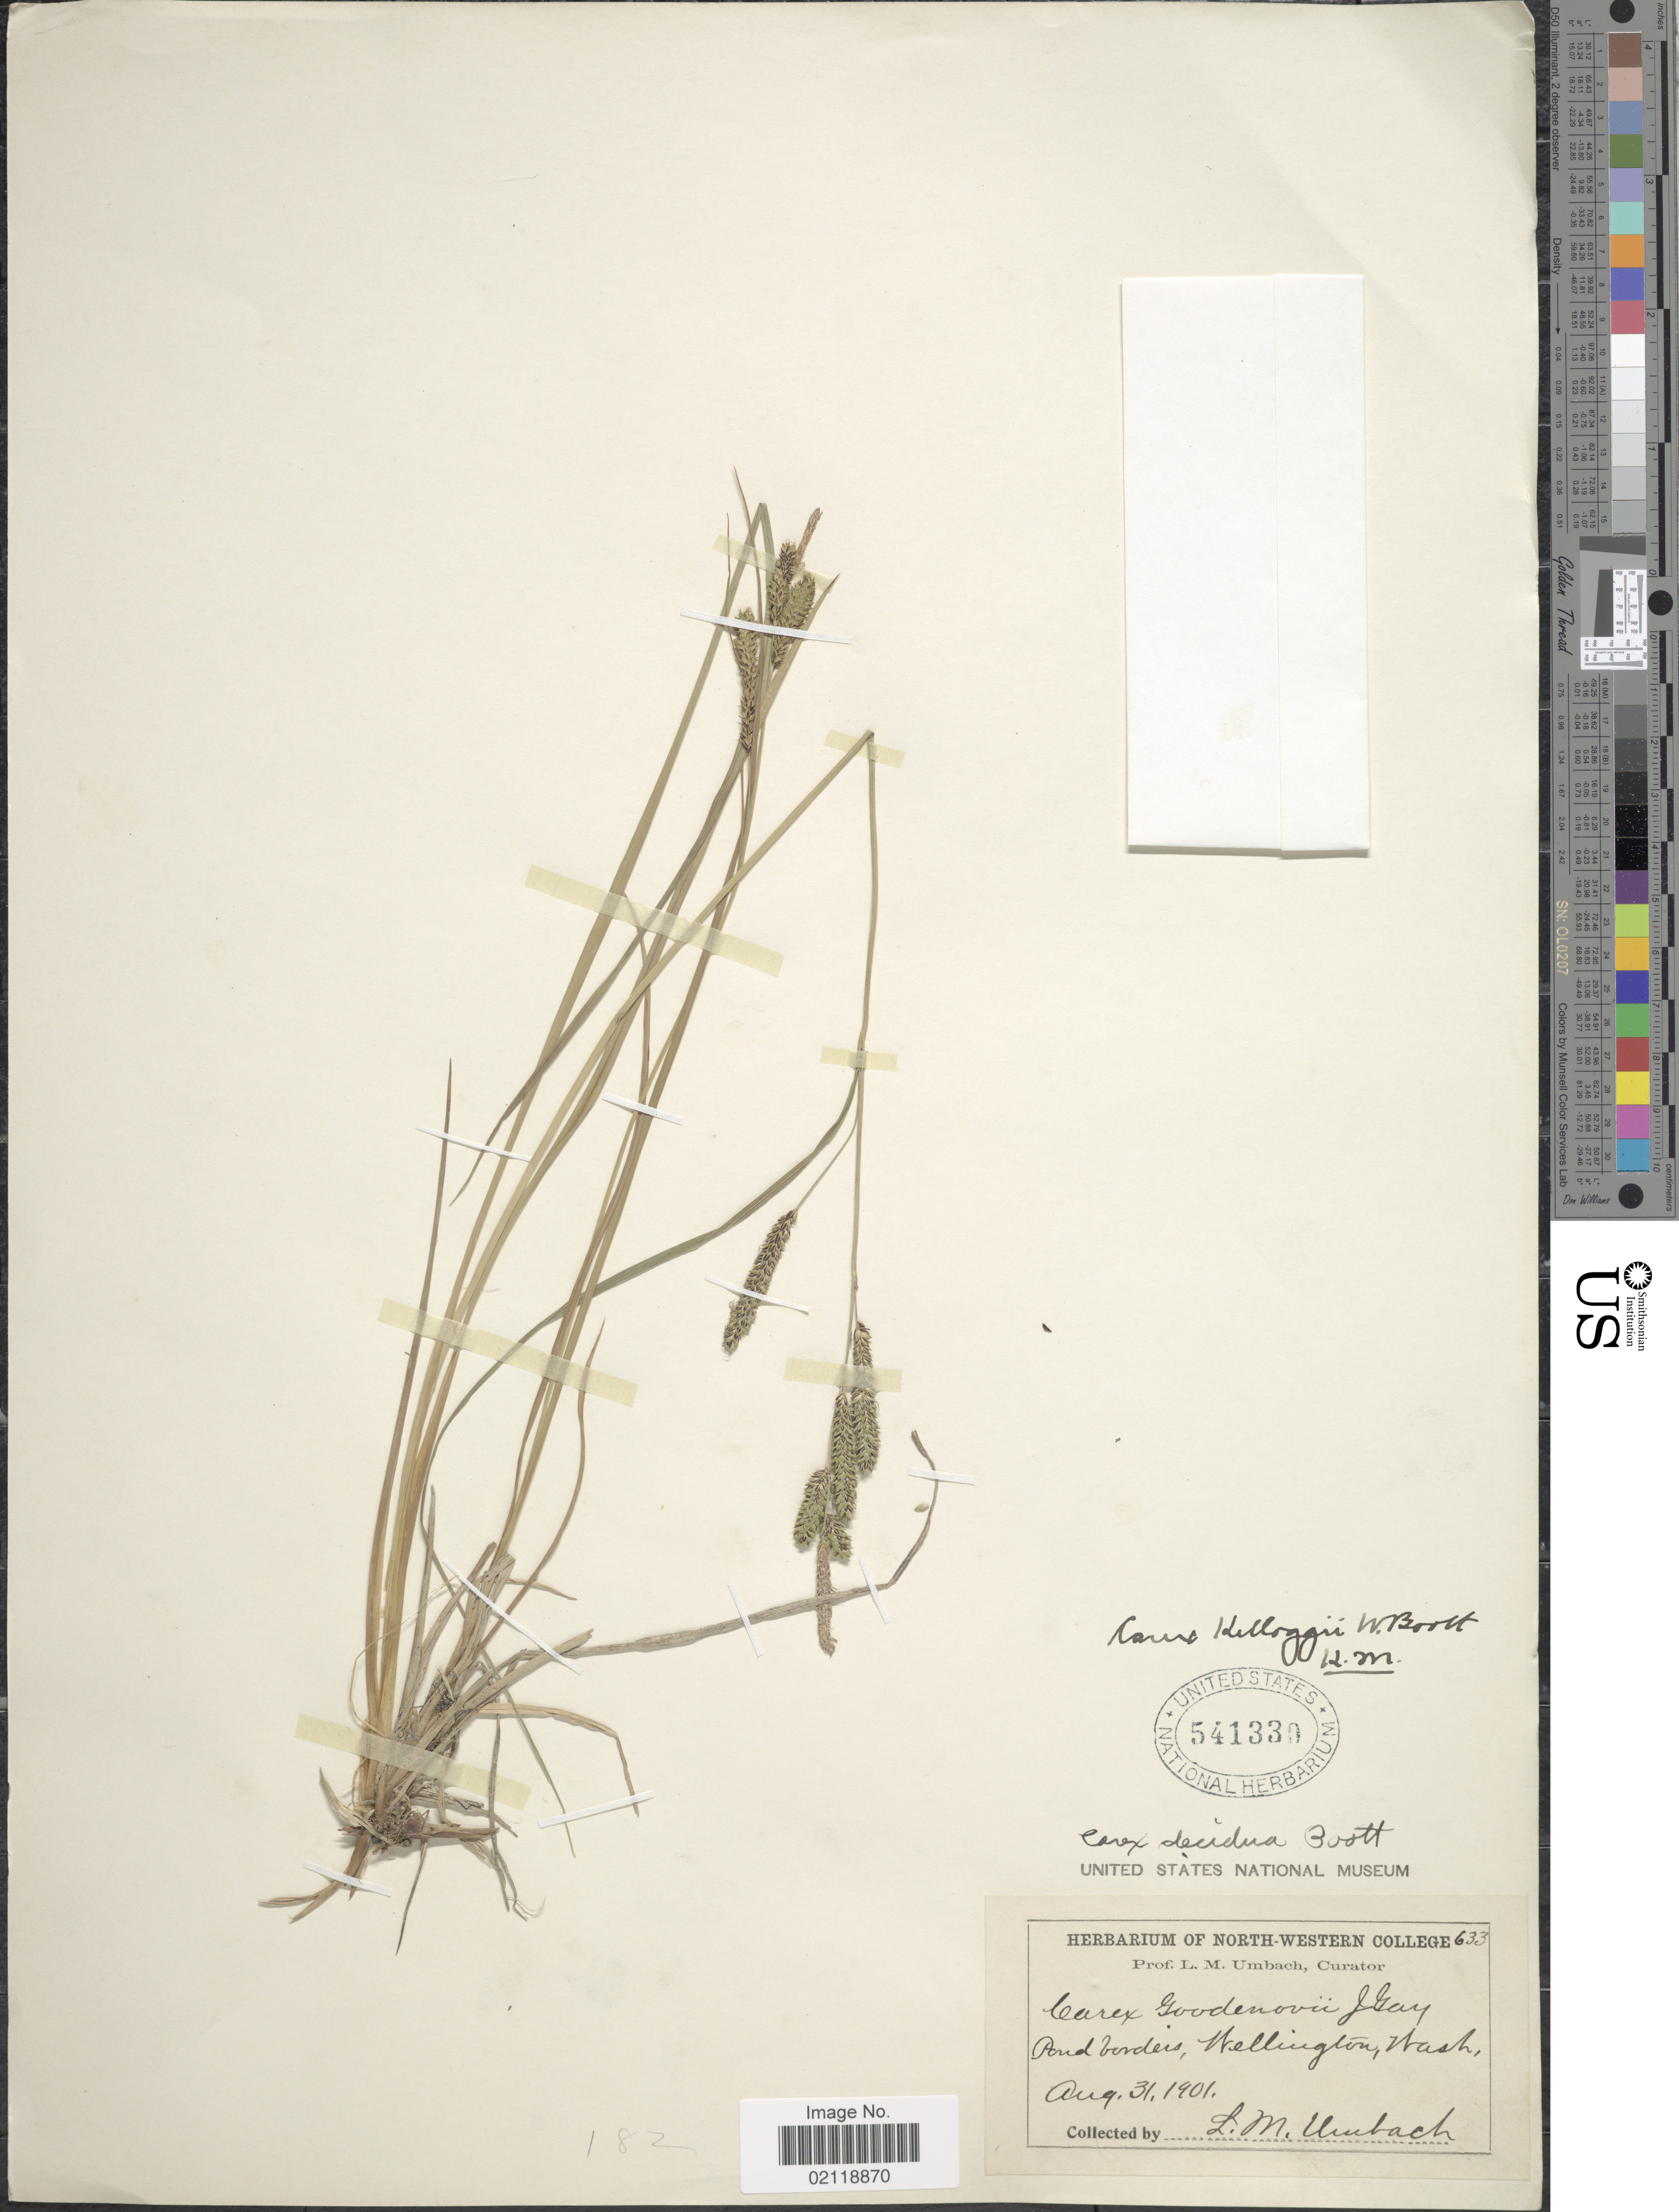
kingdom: Plantae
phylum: Tracheophyta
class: Liliopsida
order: Poales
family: Cyperaceae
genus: Carex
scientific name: Carex kelloggii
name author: W. Boott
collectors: L. M. Umbach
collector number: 633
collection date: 1901-08-31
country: United States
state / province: Washington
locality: Pond borders, Wellington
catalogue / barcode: US 541330